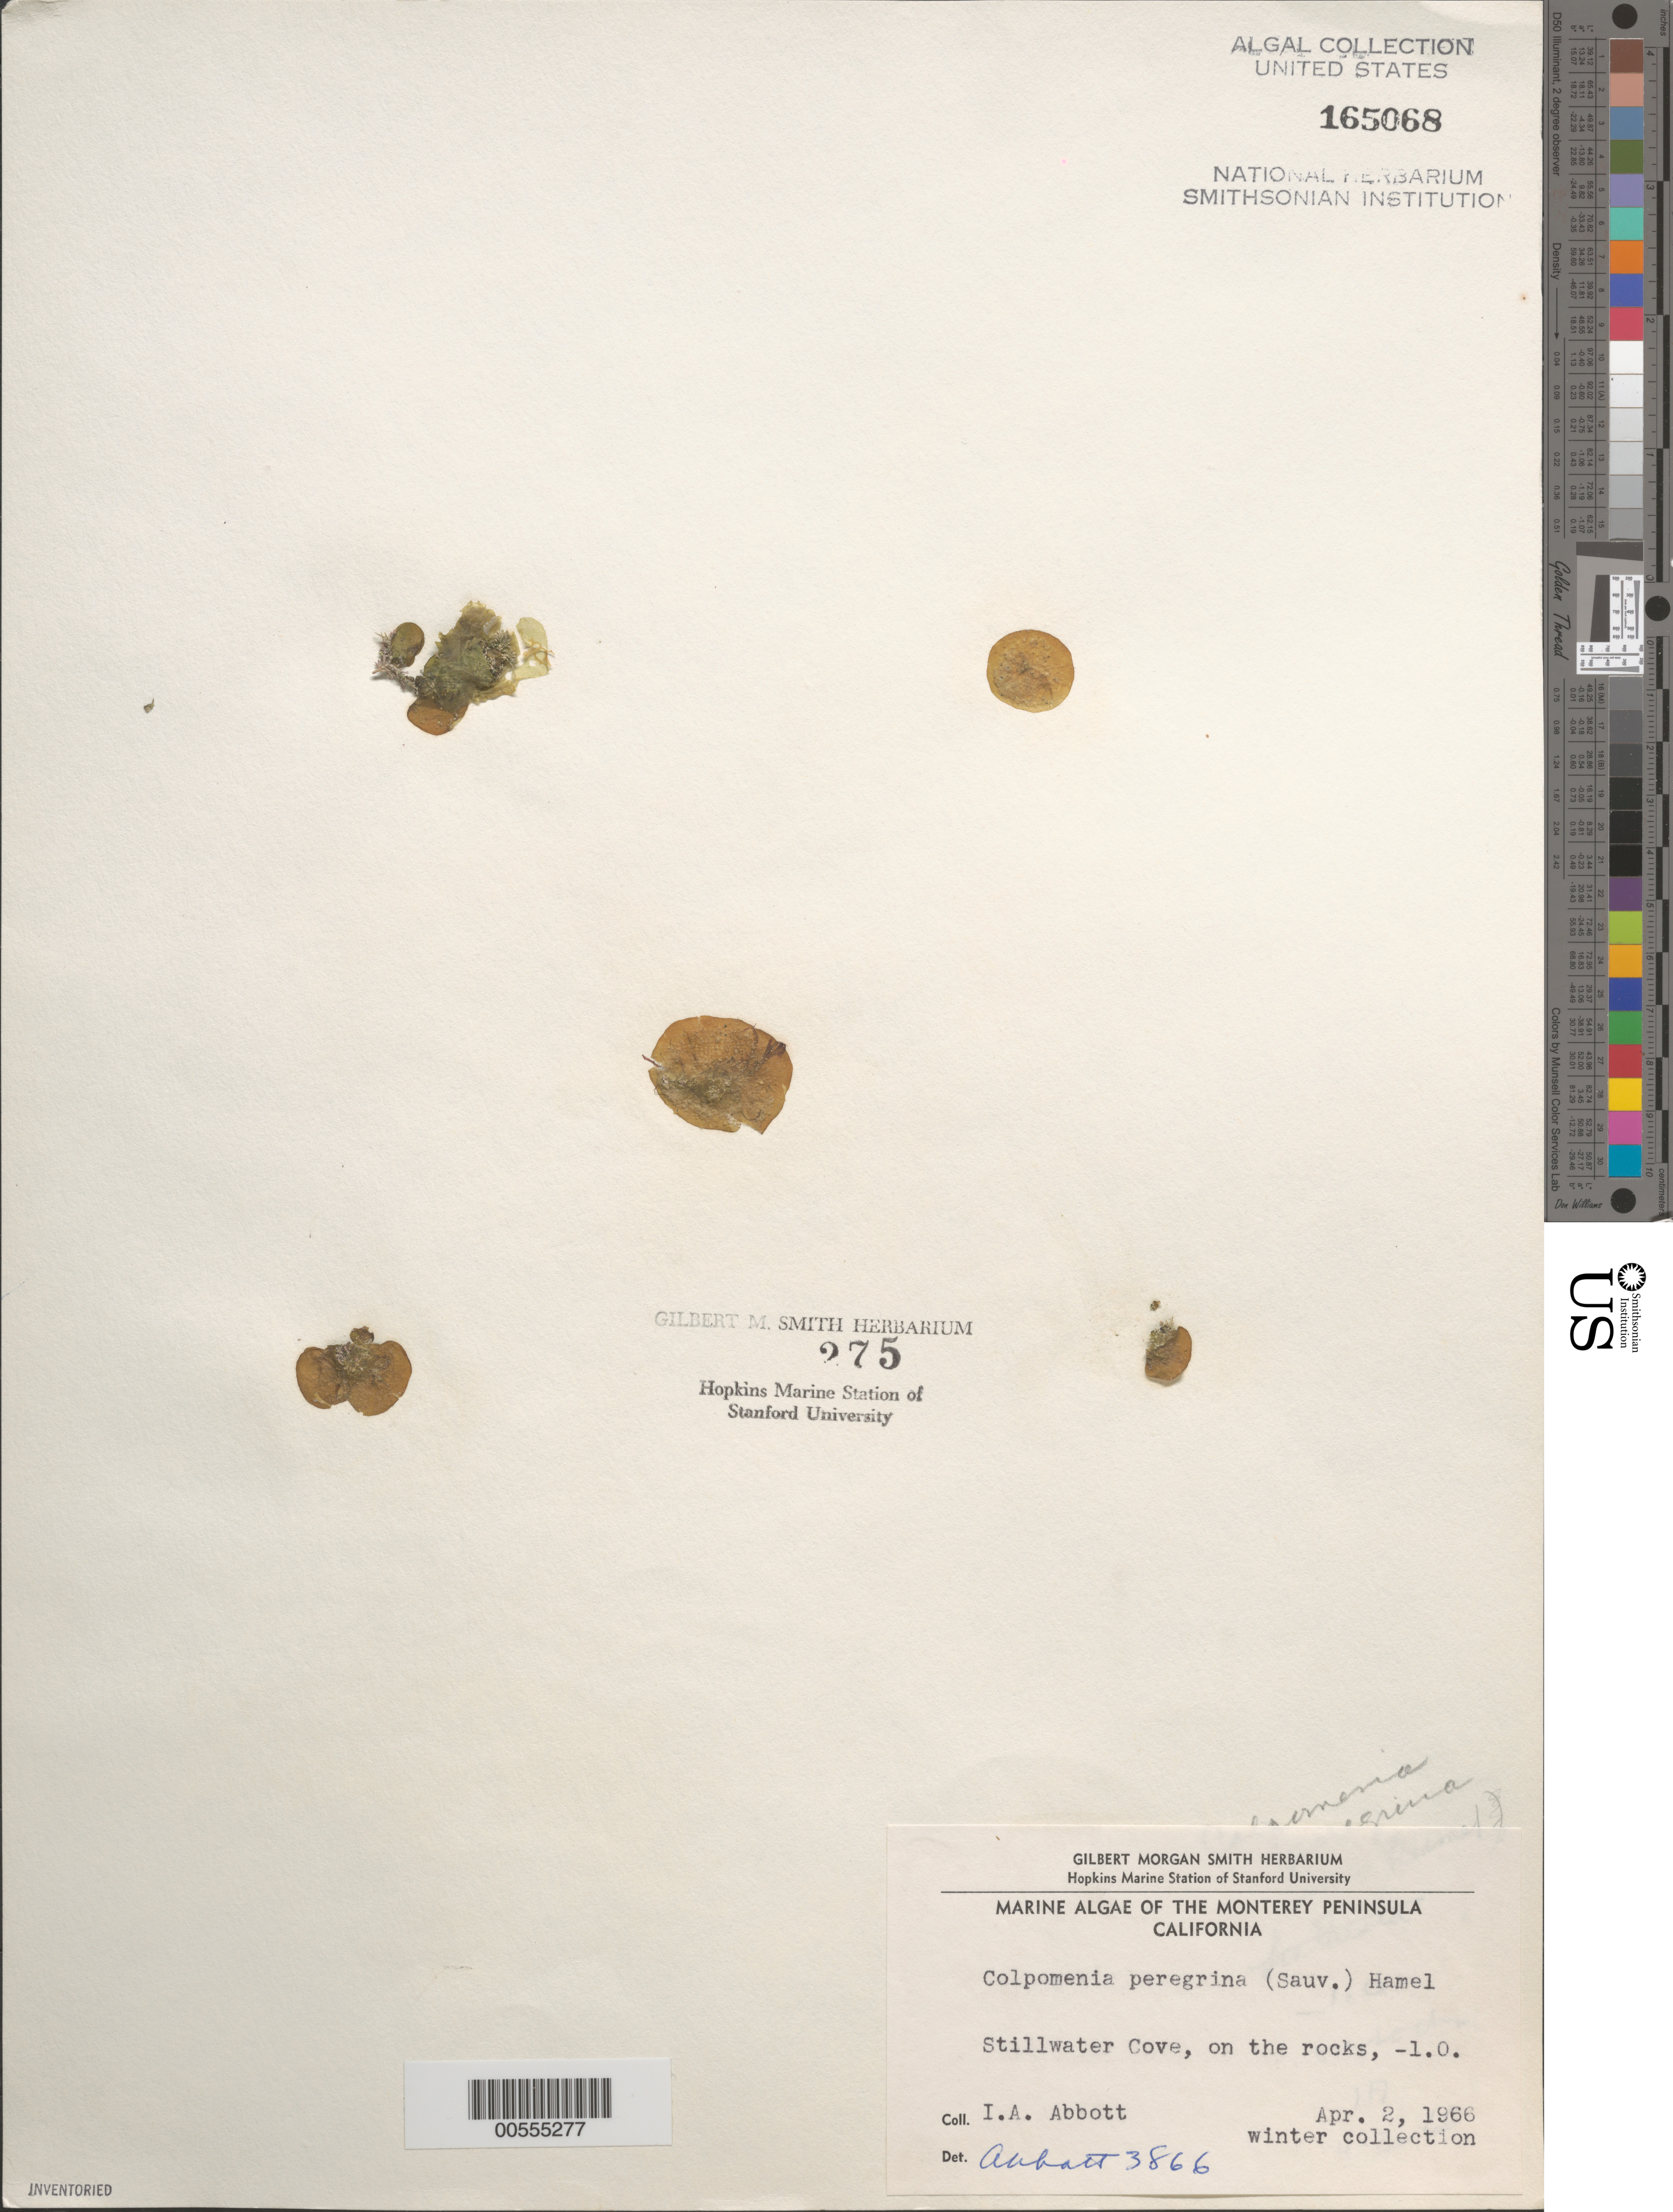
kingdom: Chromista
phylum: Ochrophyta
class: Phaeophyceae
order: Scytosiphonales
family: Scytosiphonaceae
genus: Colpomenia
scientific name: Colpomenia peregrina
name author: Sauv.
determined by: Abbott, Isabella A.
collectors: I. A. Abbott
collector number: IAA 3866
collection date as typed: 02 Apr 1966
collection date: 1966-04-02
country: United States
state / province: California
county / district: Monterey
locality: Stillwater Cove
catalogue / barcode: US 165068